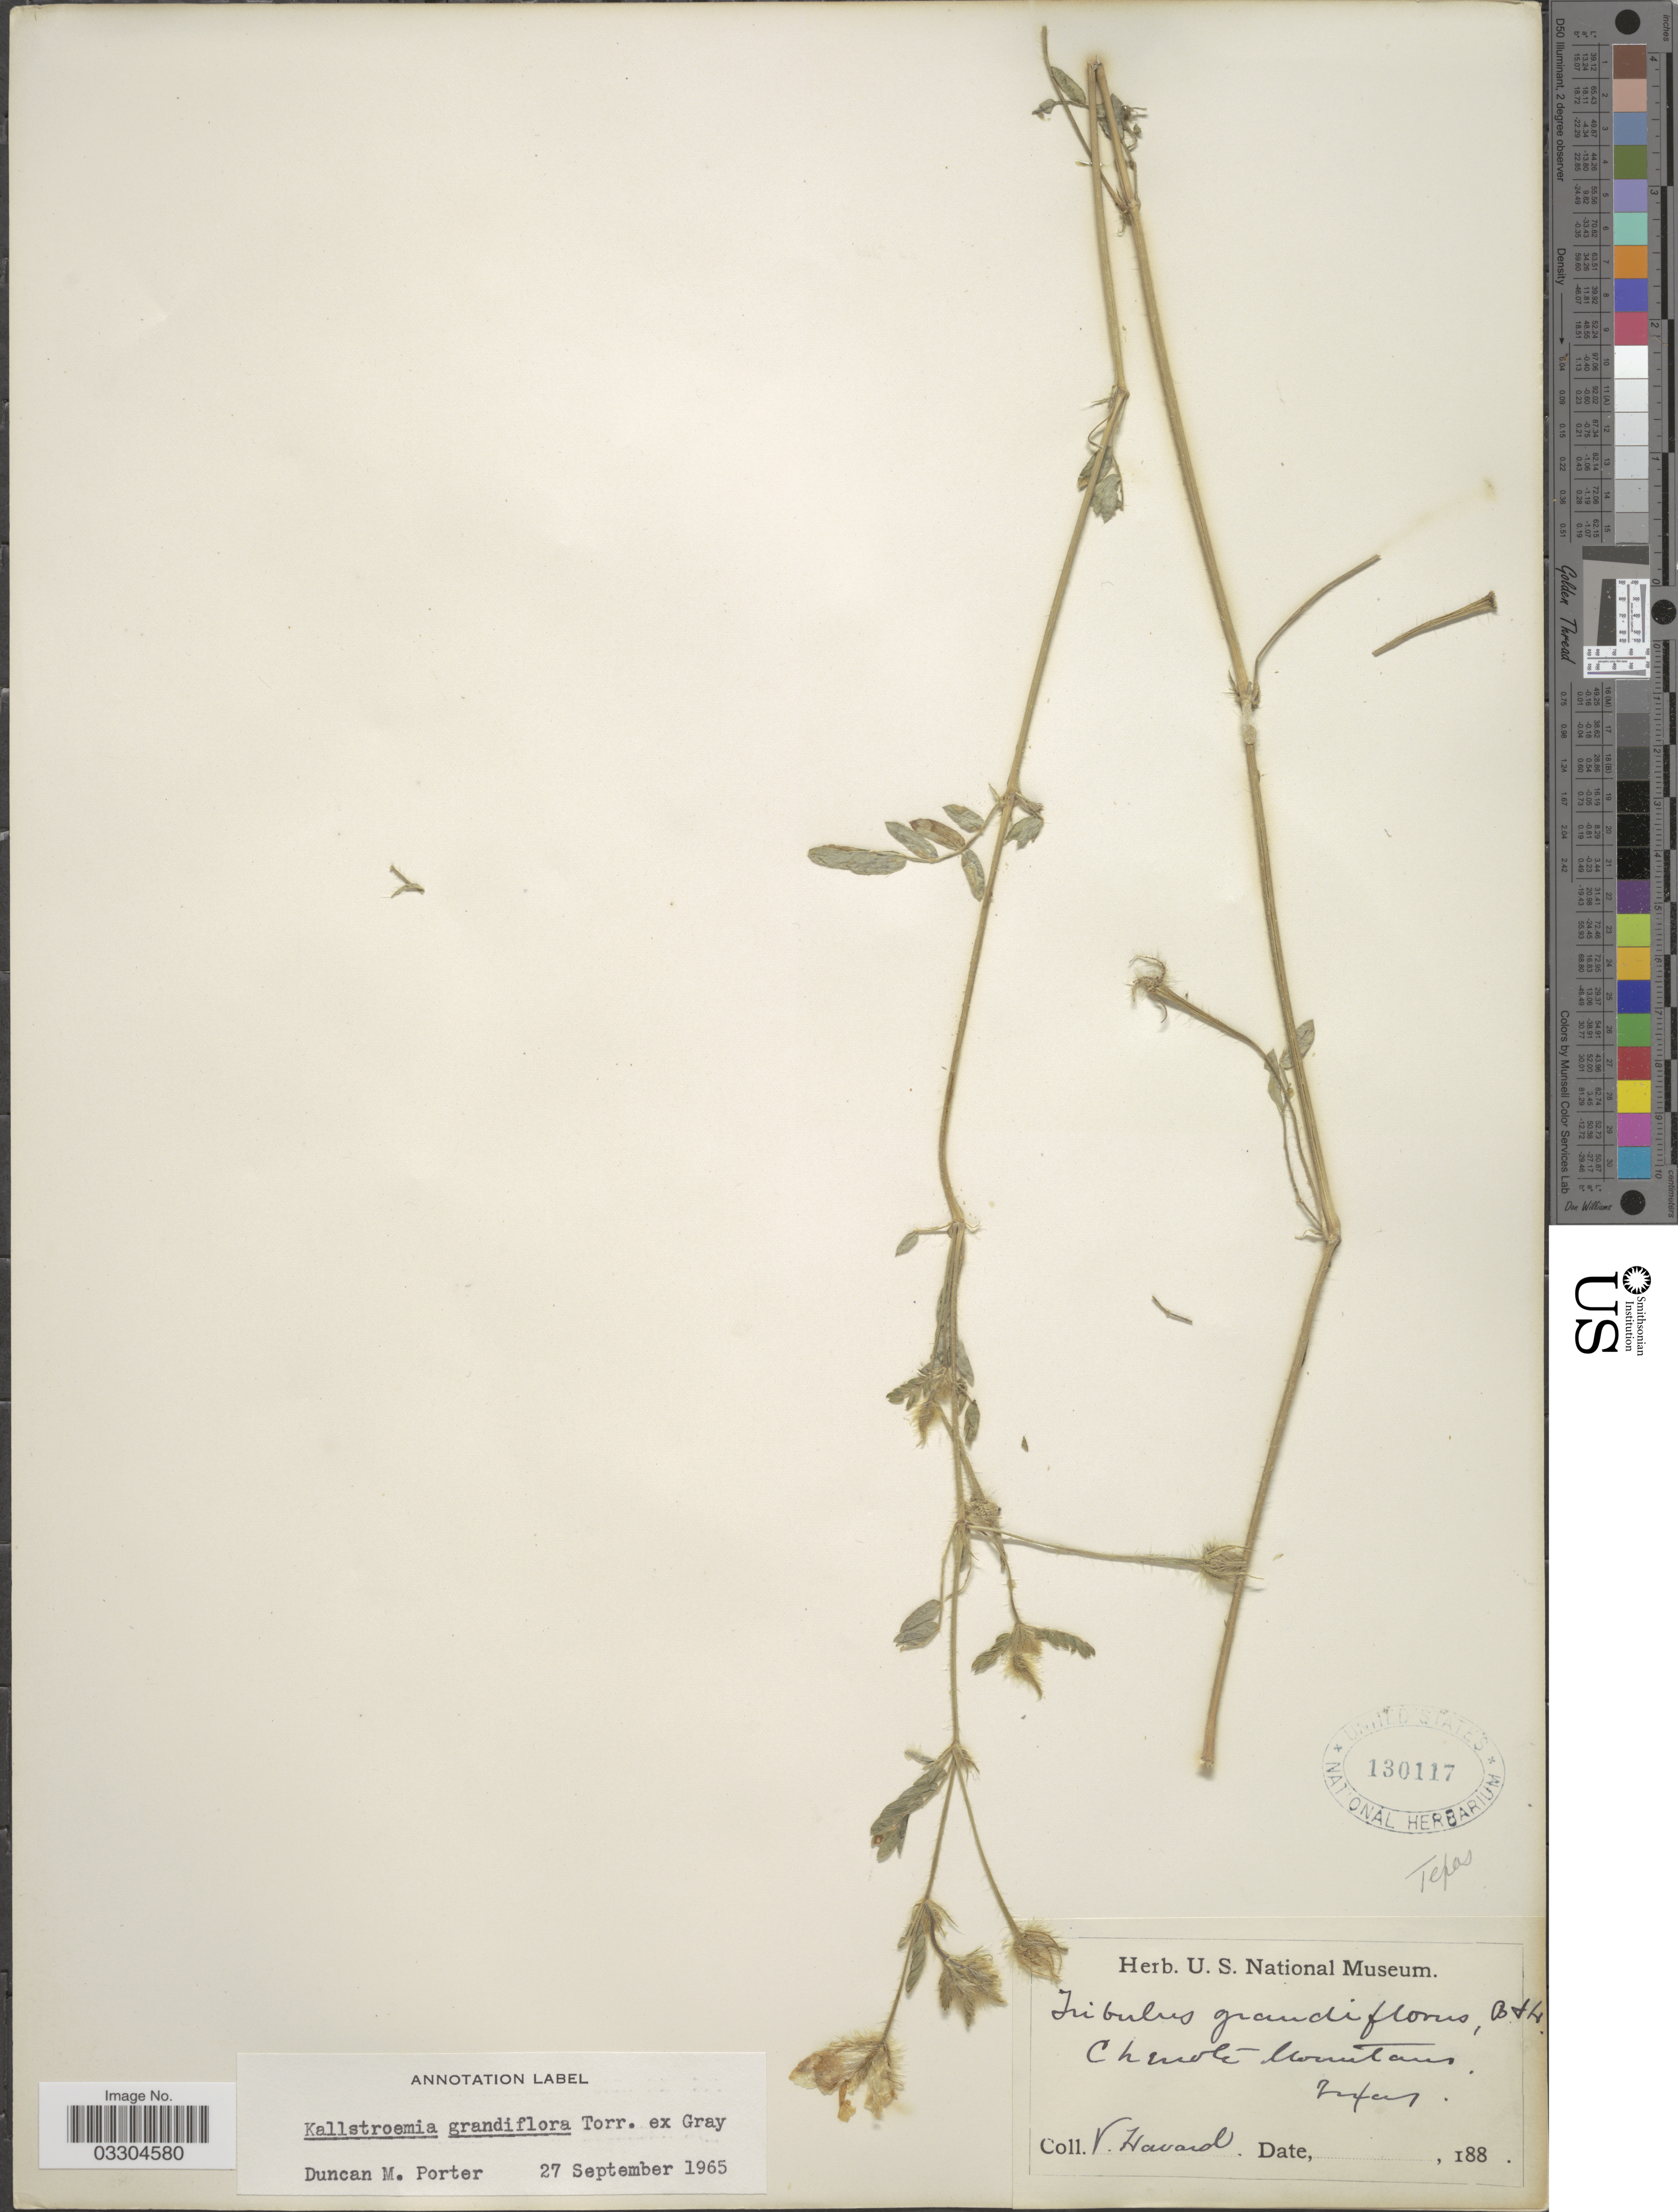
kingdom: Plantae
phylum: Tracheophyta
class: Magnoliopsida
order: Zygophyllales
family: Zygophyllaceae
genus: Kallstroemia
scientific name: Kallstroemia grandiflora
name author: Torr. ex A. Gray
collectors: V. Havard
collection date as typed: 188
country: United States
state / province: Texas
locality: Chinati Mountains.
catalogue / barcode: US 130117